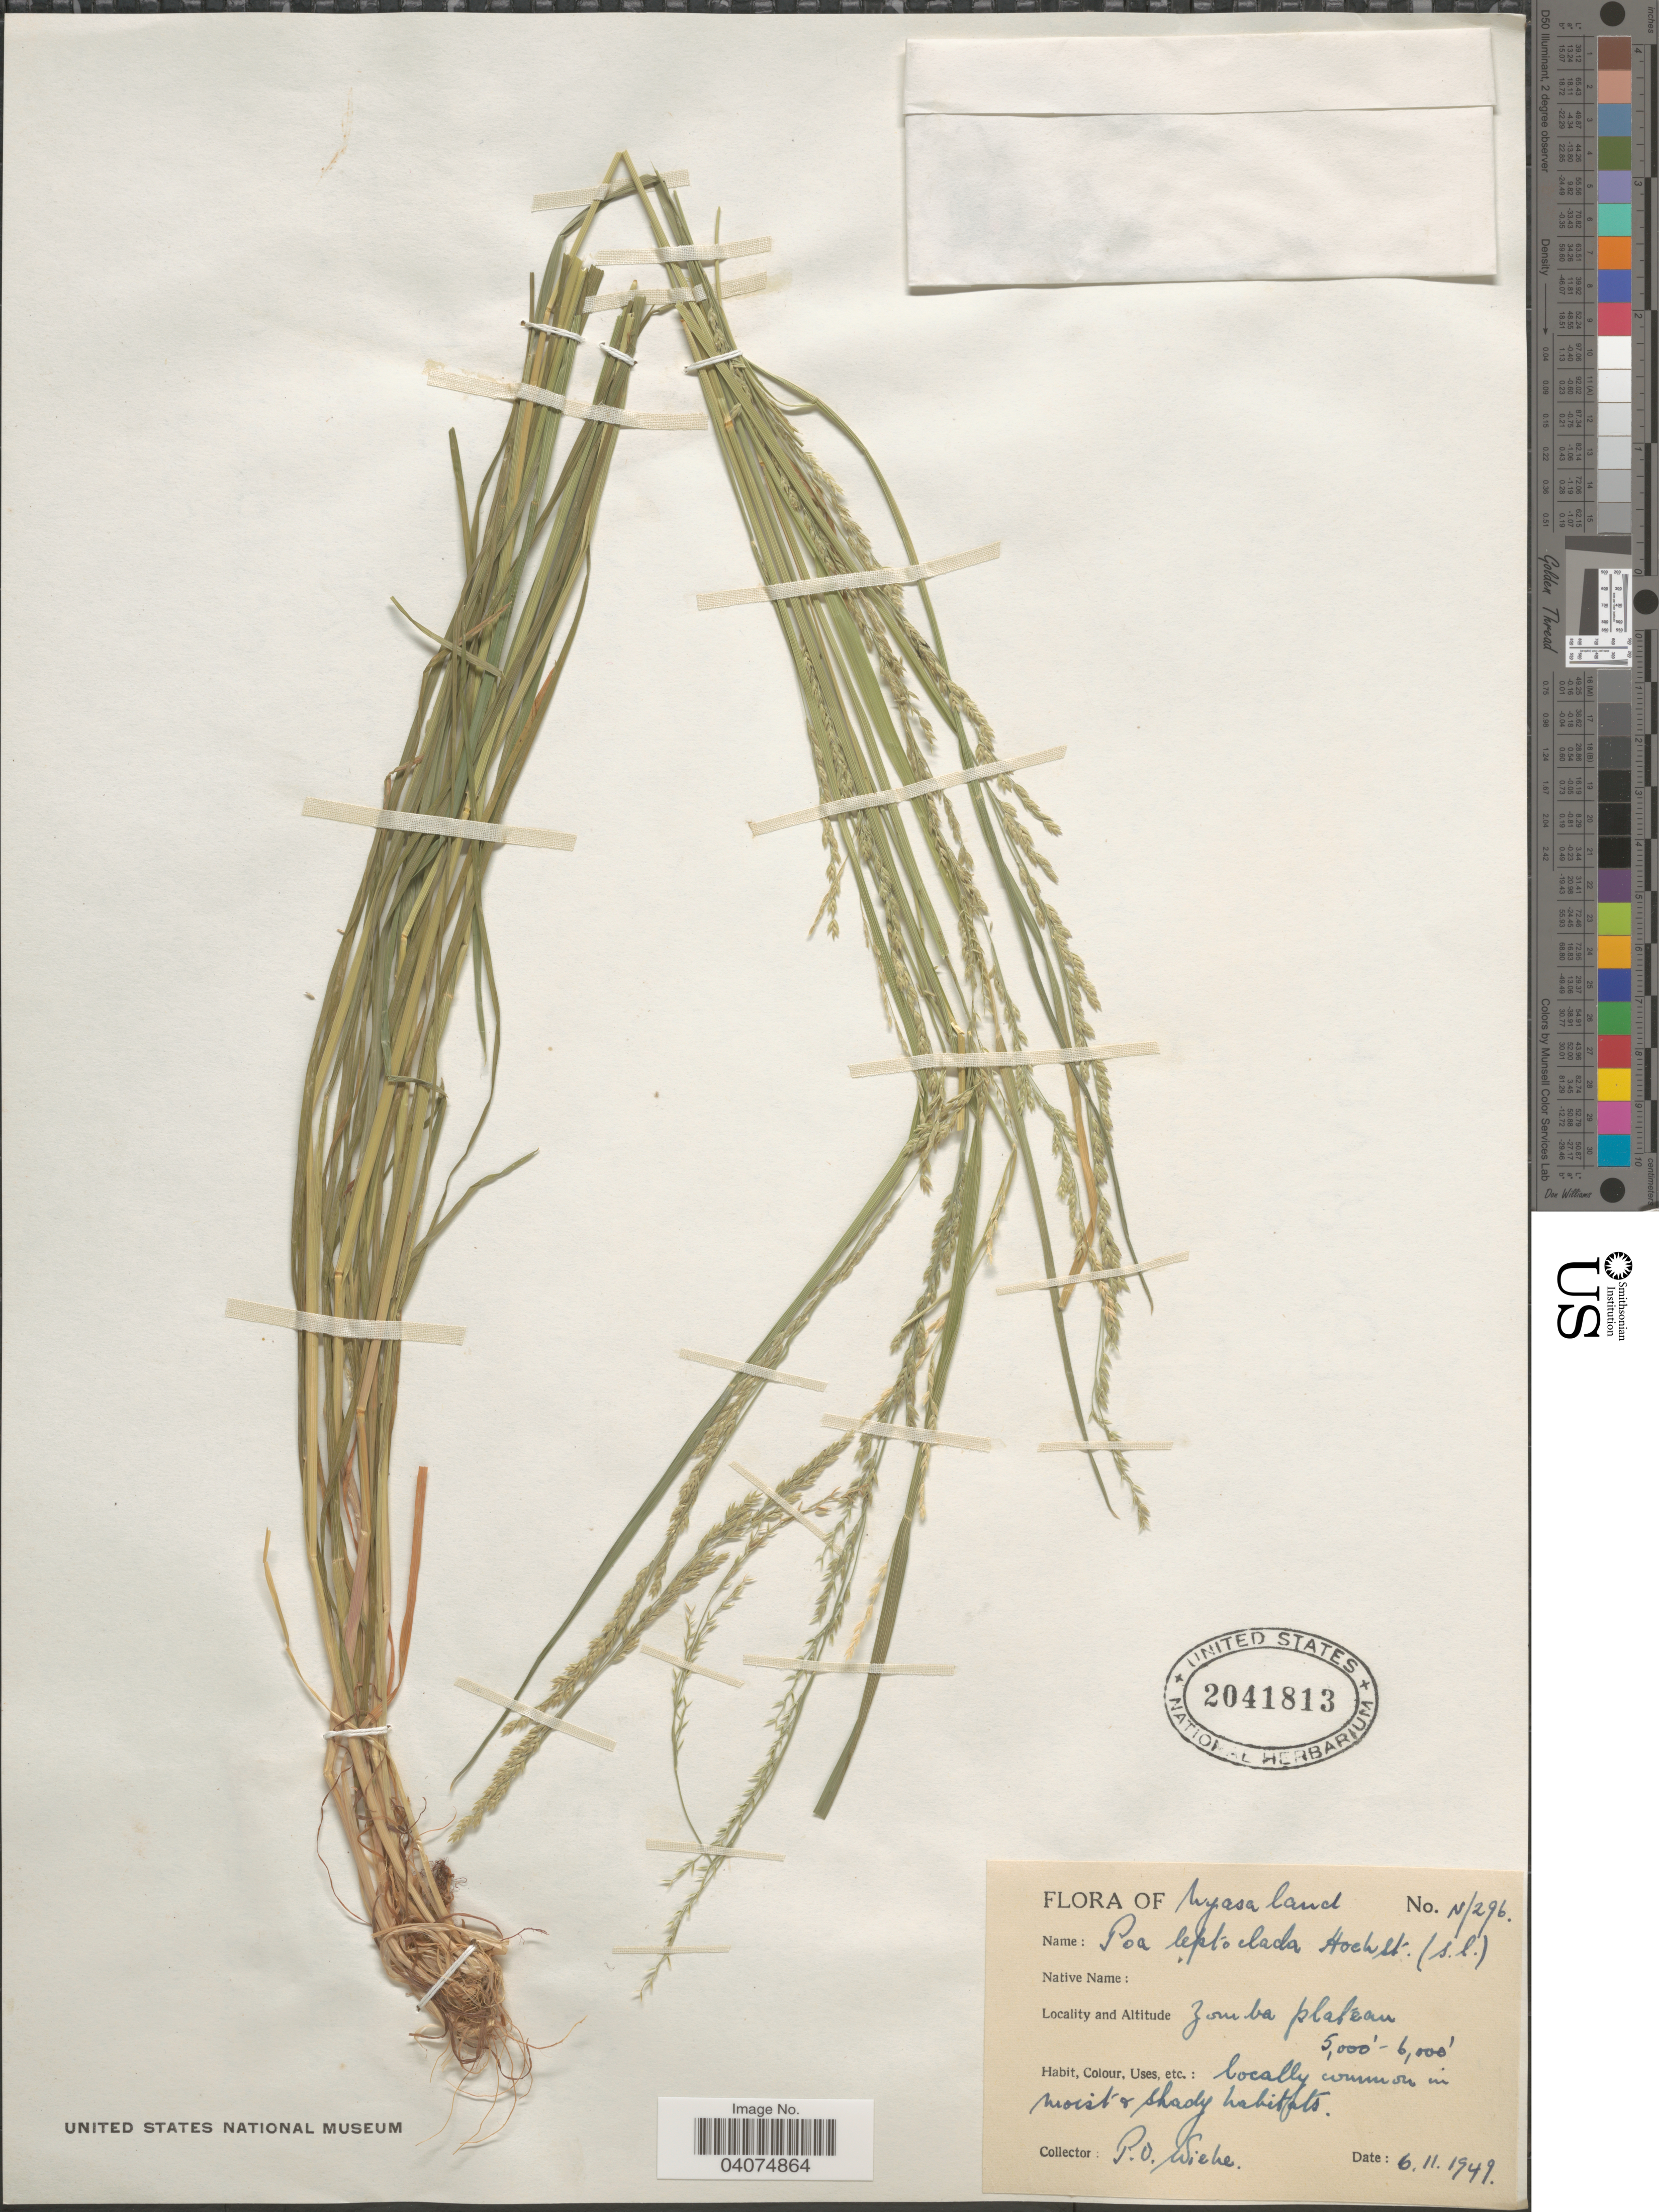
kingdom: Plantae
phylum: Tracheophyta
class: Liliopsida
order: Poales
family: Poaceae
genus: Poa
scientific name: Poa leptoclada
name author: Hochst. ex A. Rich.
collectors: P. Wiehe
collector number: N/296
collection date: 1949-11-06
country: Malawi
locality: Nyasaland. Zomba plateau.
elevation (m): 1524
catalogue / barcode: US 2041813